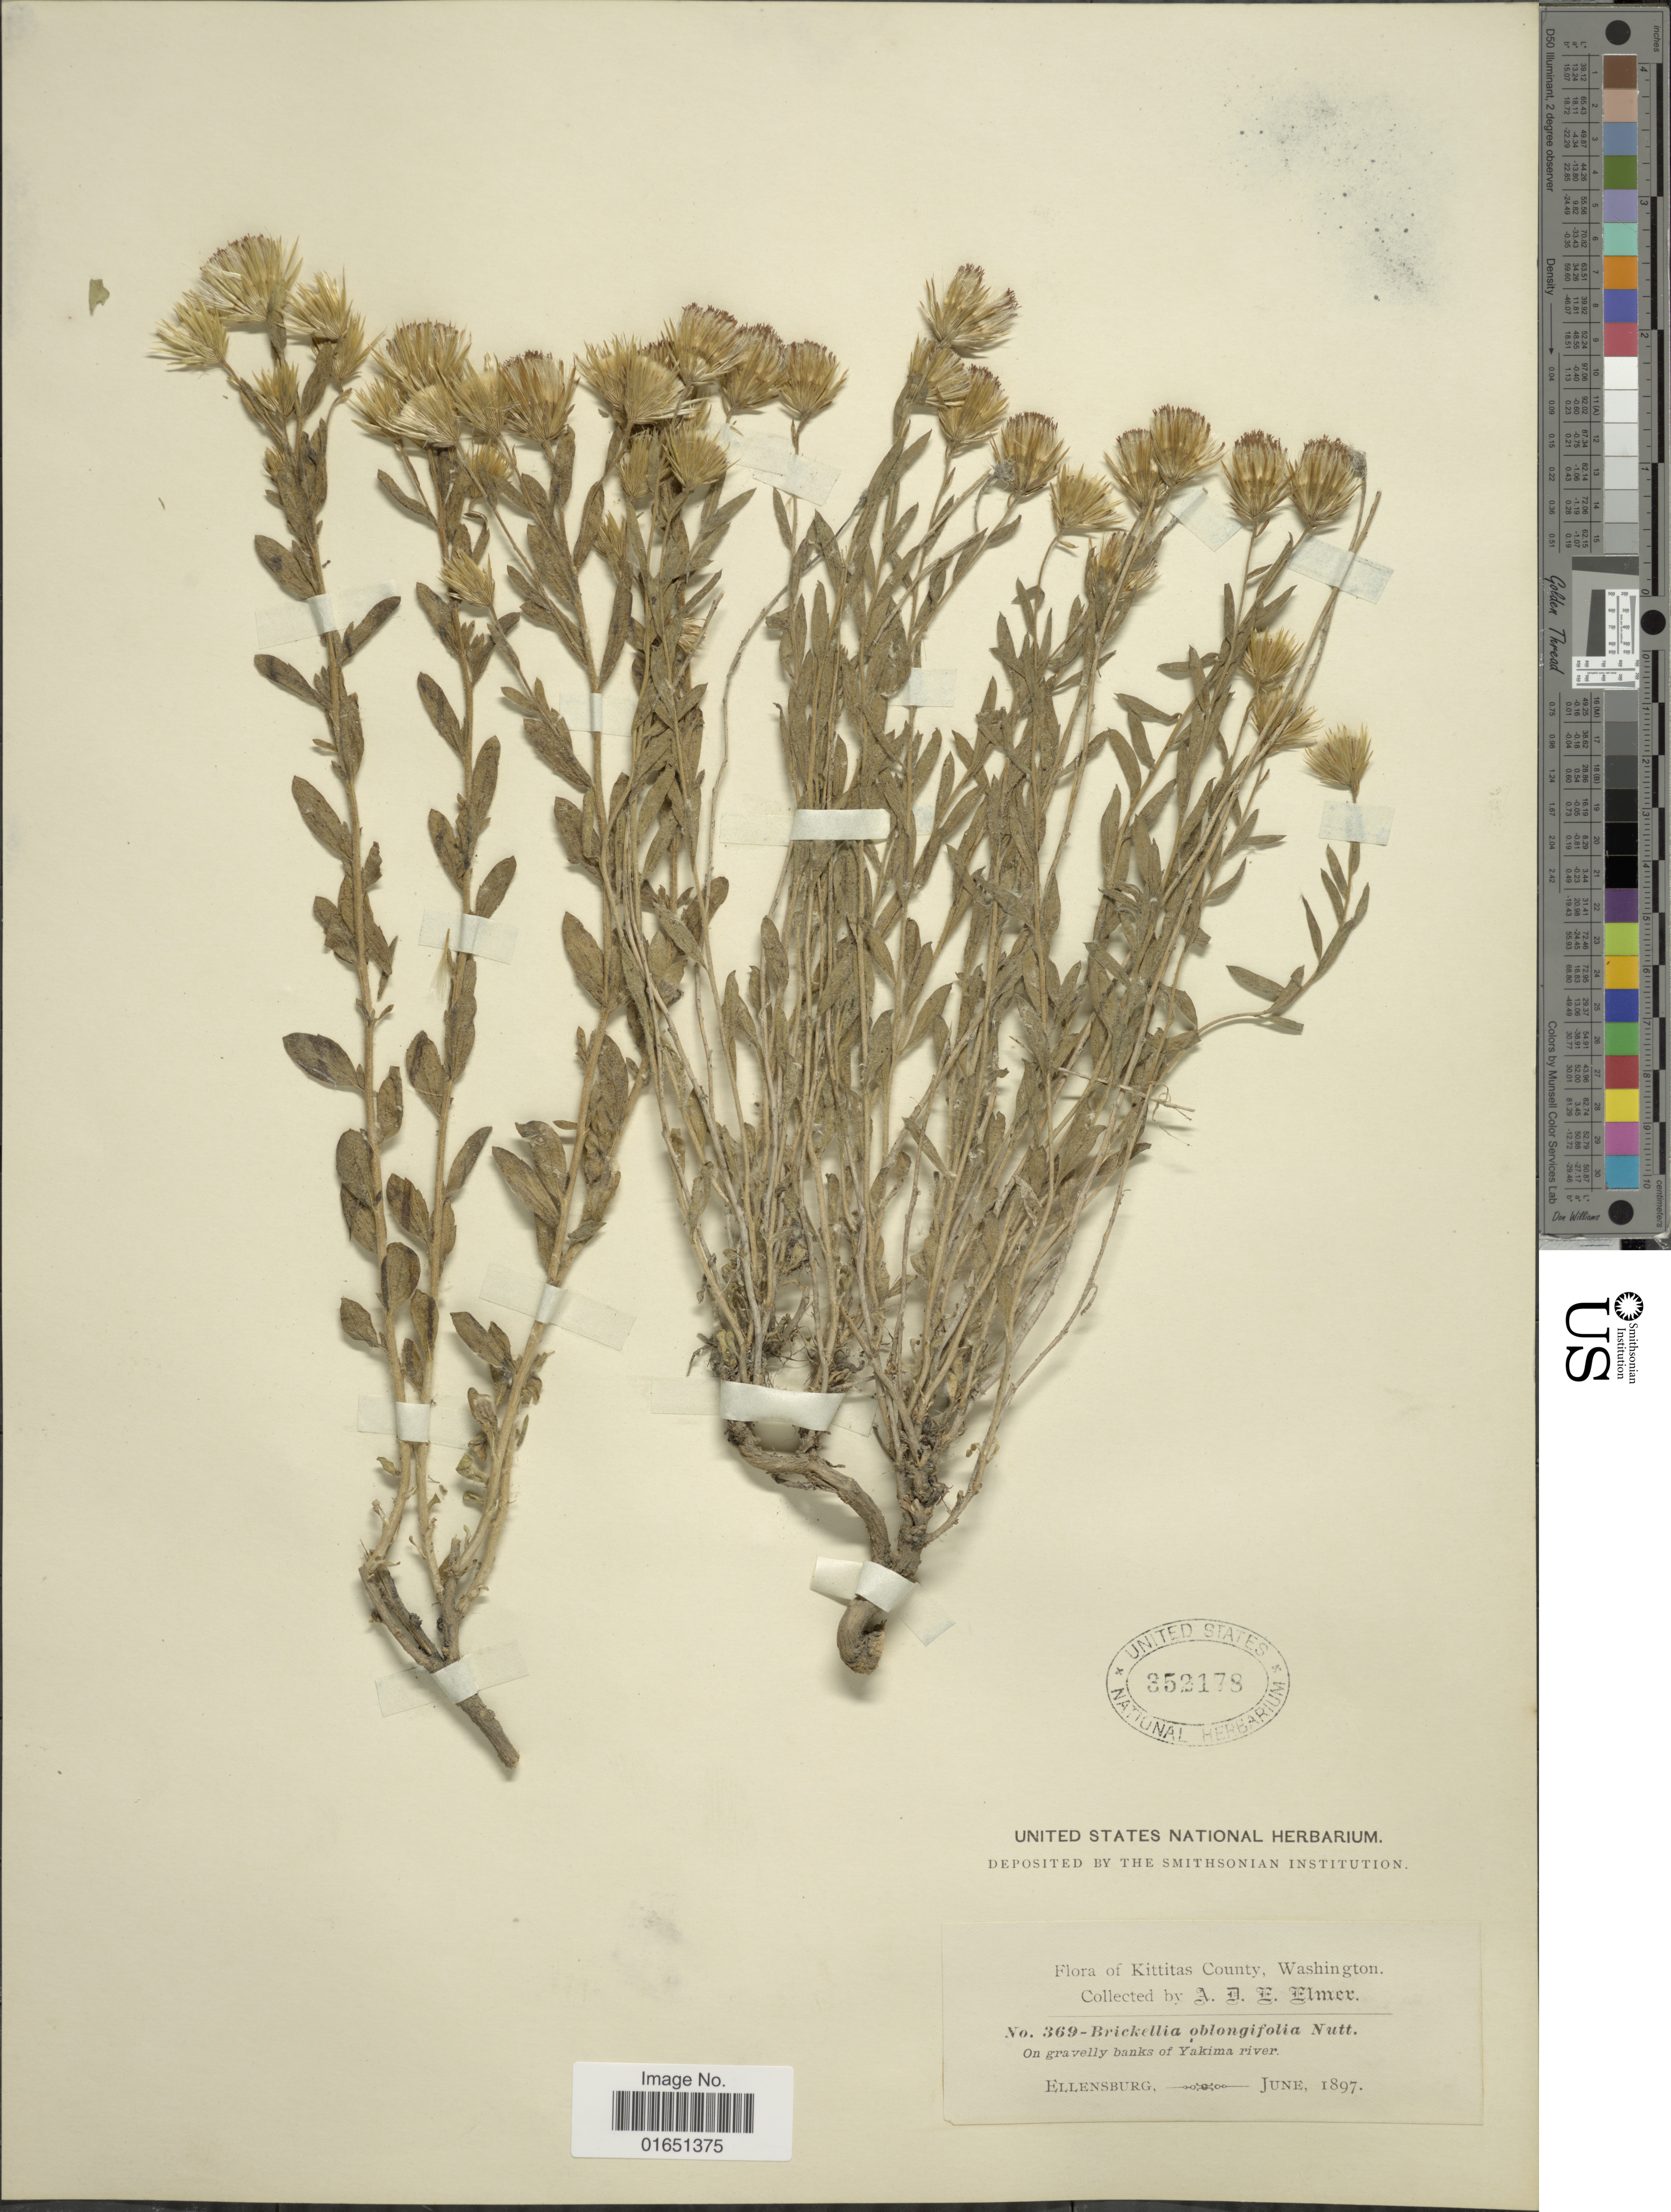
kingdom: Plantae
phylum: Tracheophyta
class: Magnoliopsida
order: Asterales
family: Asteraceae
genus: Brickellia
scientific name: Brickellia oblongifolia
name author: Nutt.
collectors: A. D. E. Elmer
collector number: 369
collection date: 1897-06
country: United States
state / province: Washington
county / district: Kittitas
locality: Kittitas County, On gravelly banks of Yakima river. Ellensburg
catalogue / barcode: US 352178